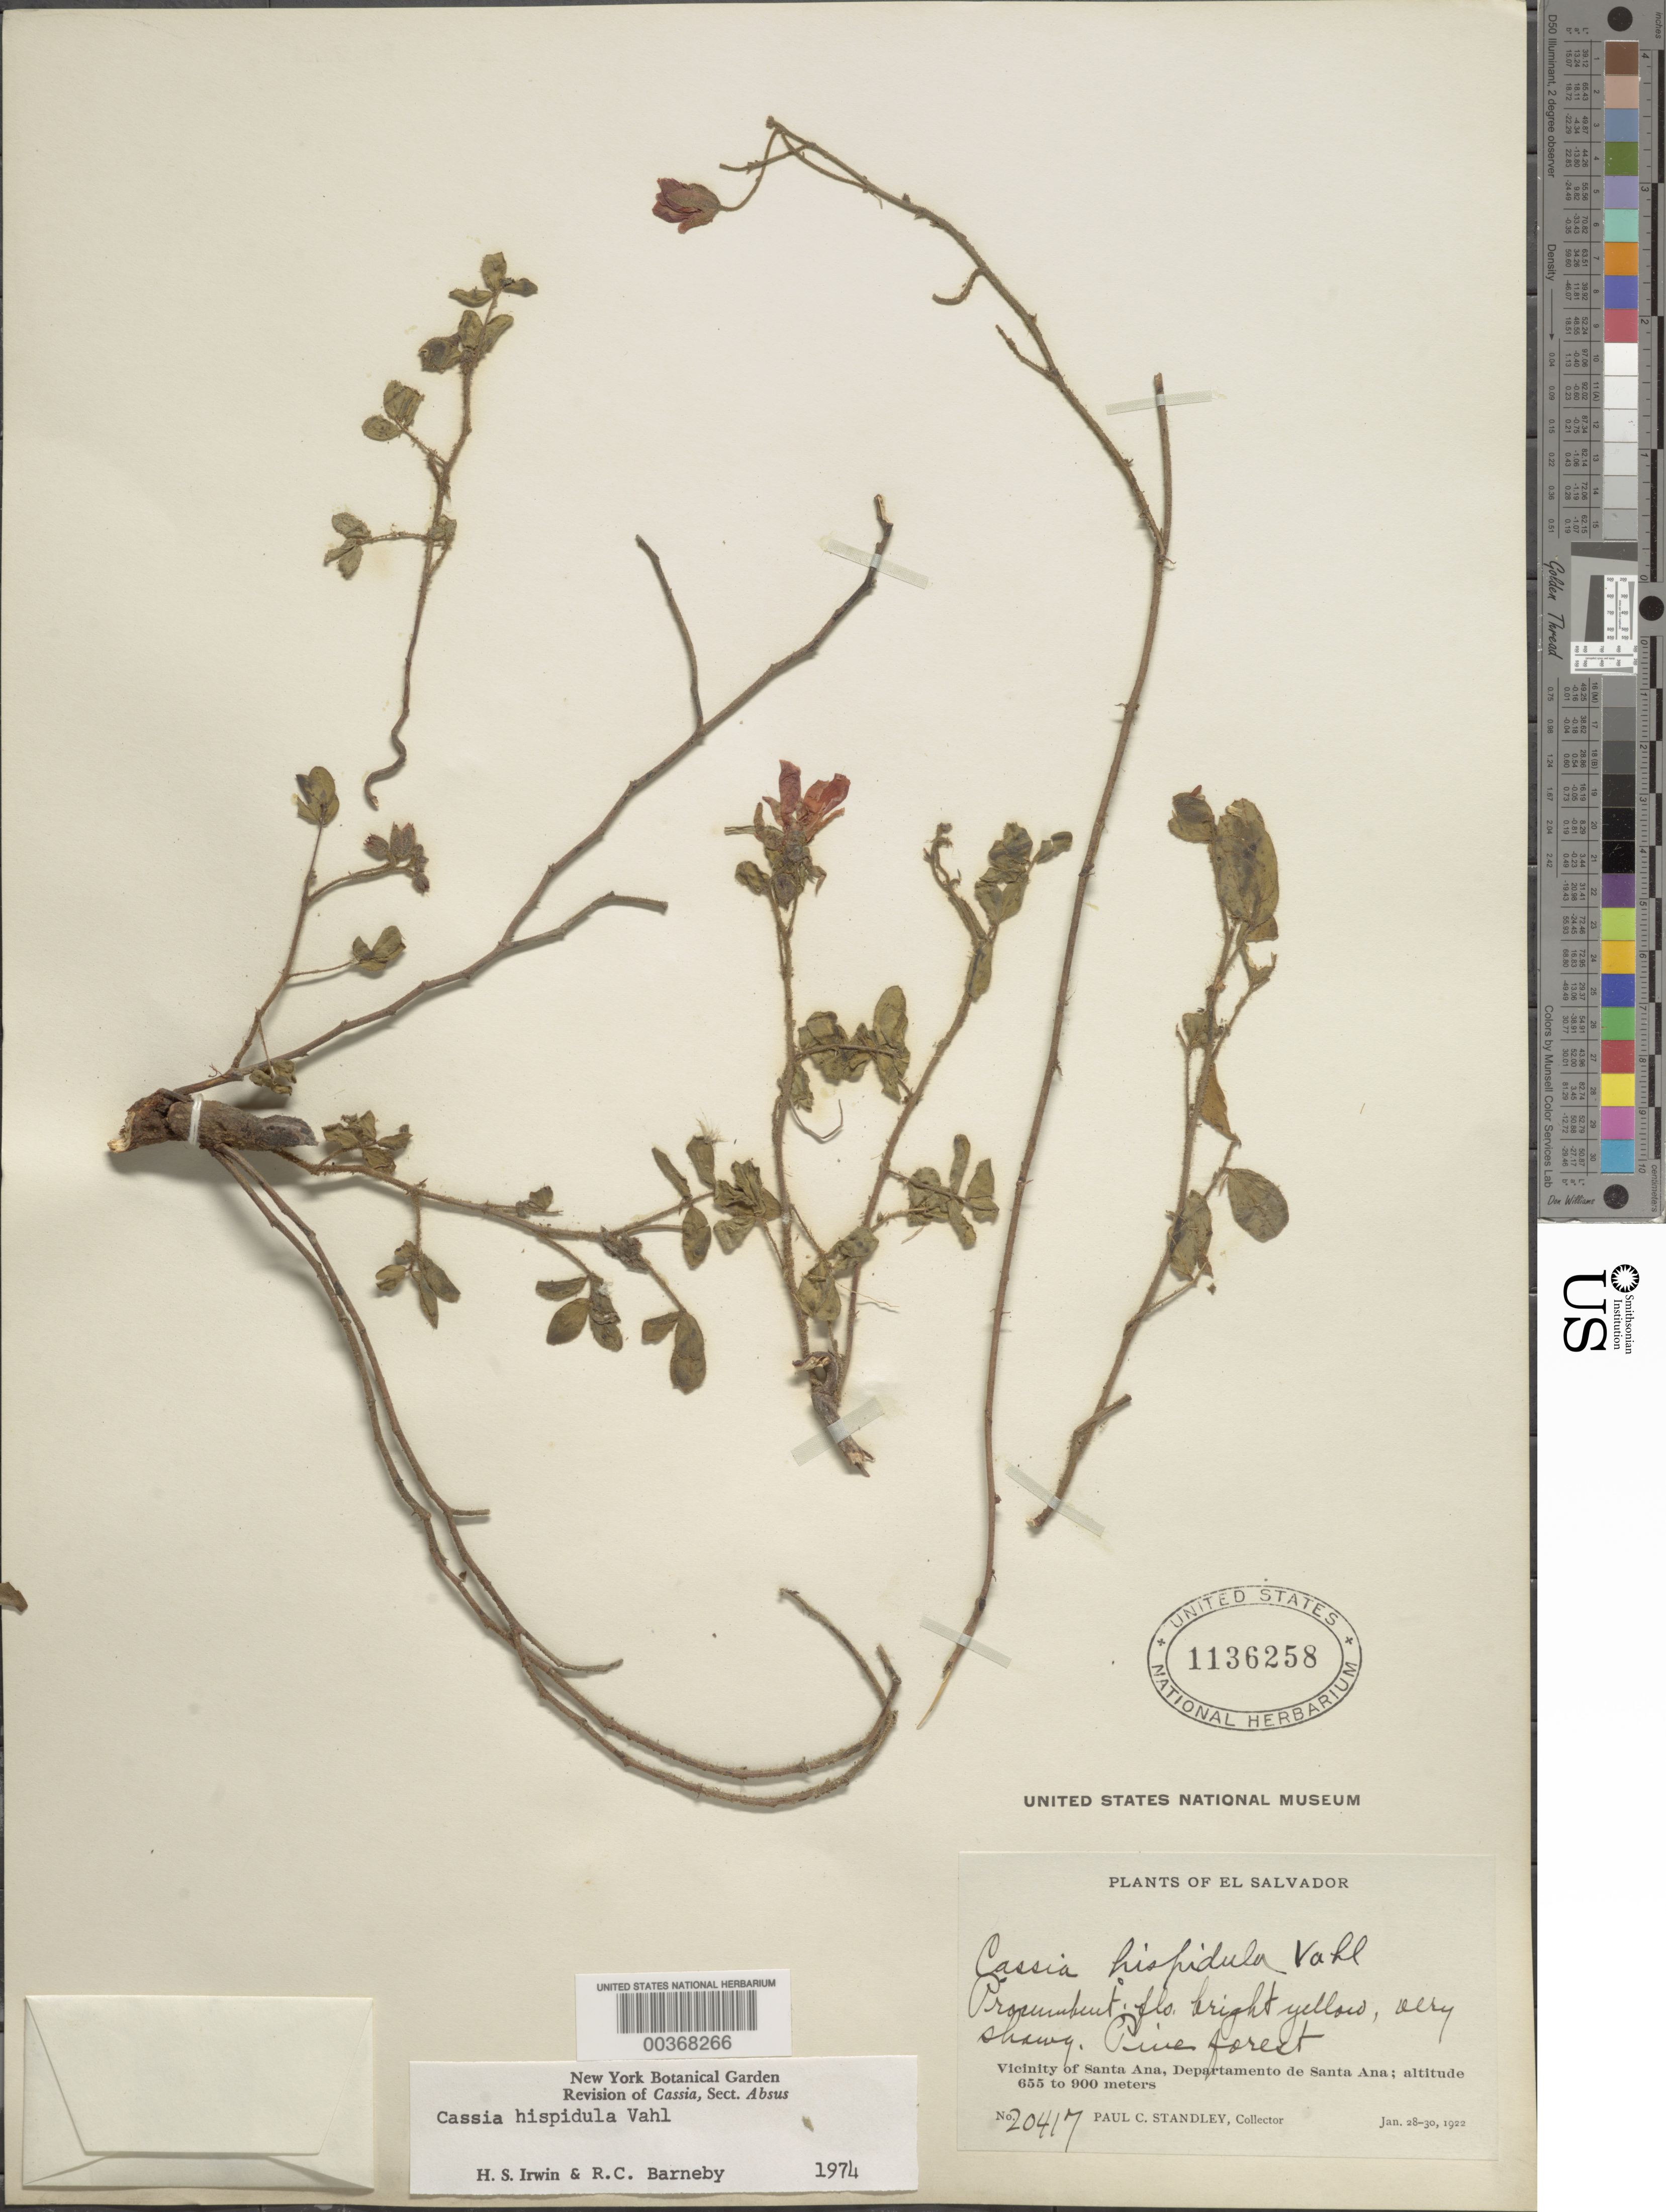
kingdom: Plantae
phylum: Tracheophyta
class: Magnoliopsida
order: Fabales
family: Fabaceae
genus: Chamaecrista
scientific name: Chamaecrista hispidula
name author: (Vahl) H.S. Irwin & Barneby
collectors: P. C. Standley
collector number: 20417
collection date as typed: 28 Jan 1922 to 30 Jan 1922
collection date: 1922-01-28/1922-01-30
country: El Salvador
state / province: Santa Ana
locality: Vicinity of santa ana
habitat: Pine forest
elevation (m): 655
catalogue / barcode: US 1136258